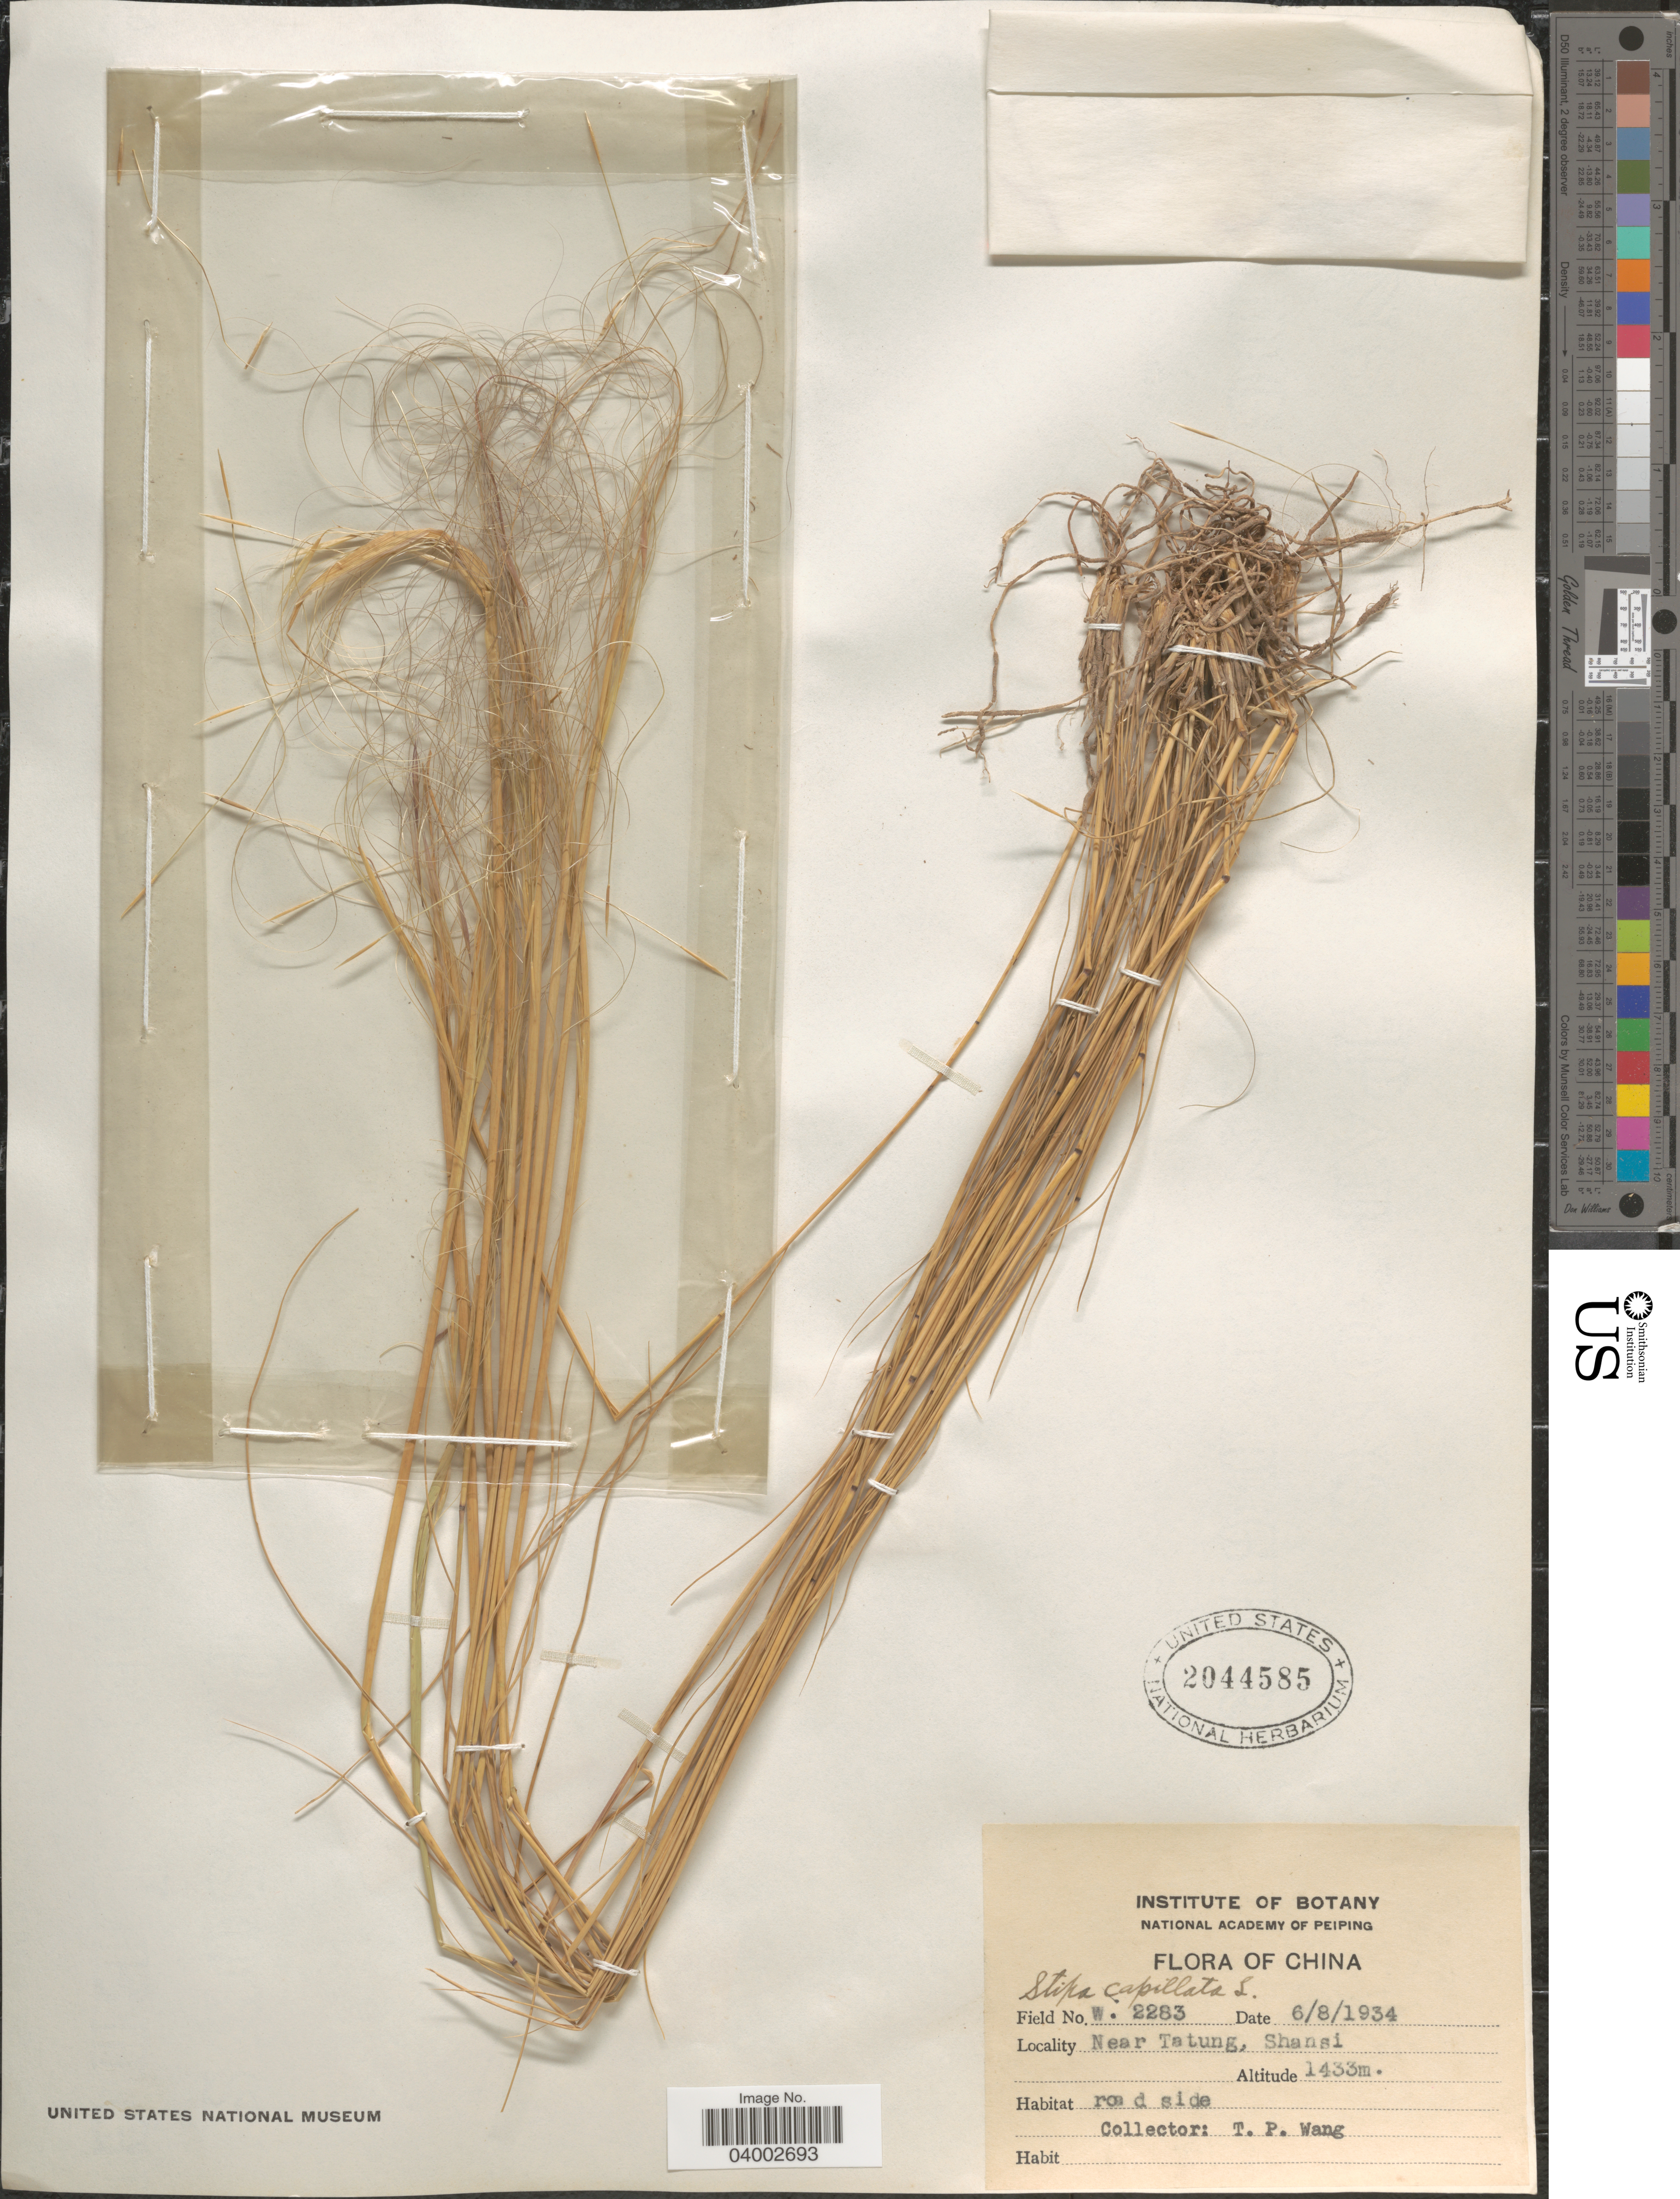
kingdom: Plantae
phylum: Tracheophyta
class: Liliopsida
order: Poales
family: Poaceae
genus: Stipa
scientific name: Stipa capillata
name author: L.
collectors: T. Wang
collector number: W.2283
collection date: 1934-08-06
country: China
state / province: Shanxi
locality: Near Tatung, Shansi.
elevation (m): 1433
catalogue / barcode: US 2044585